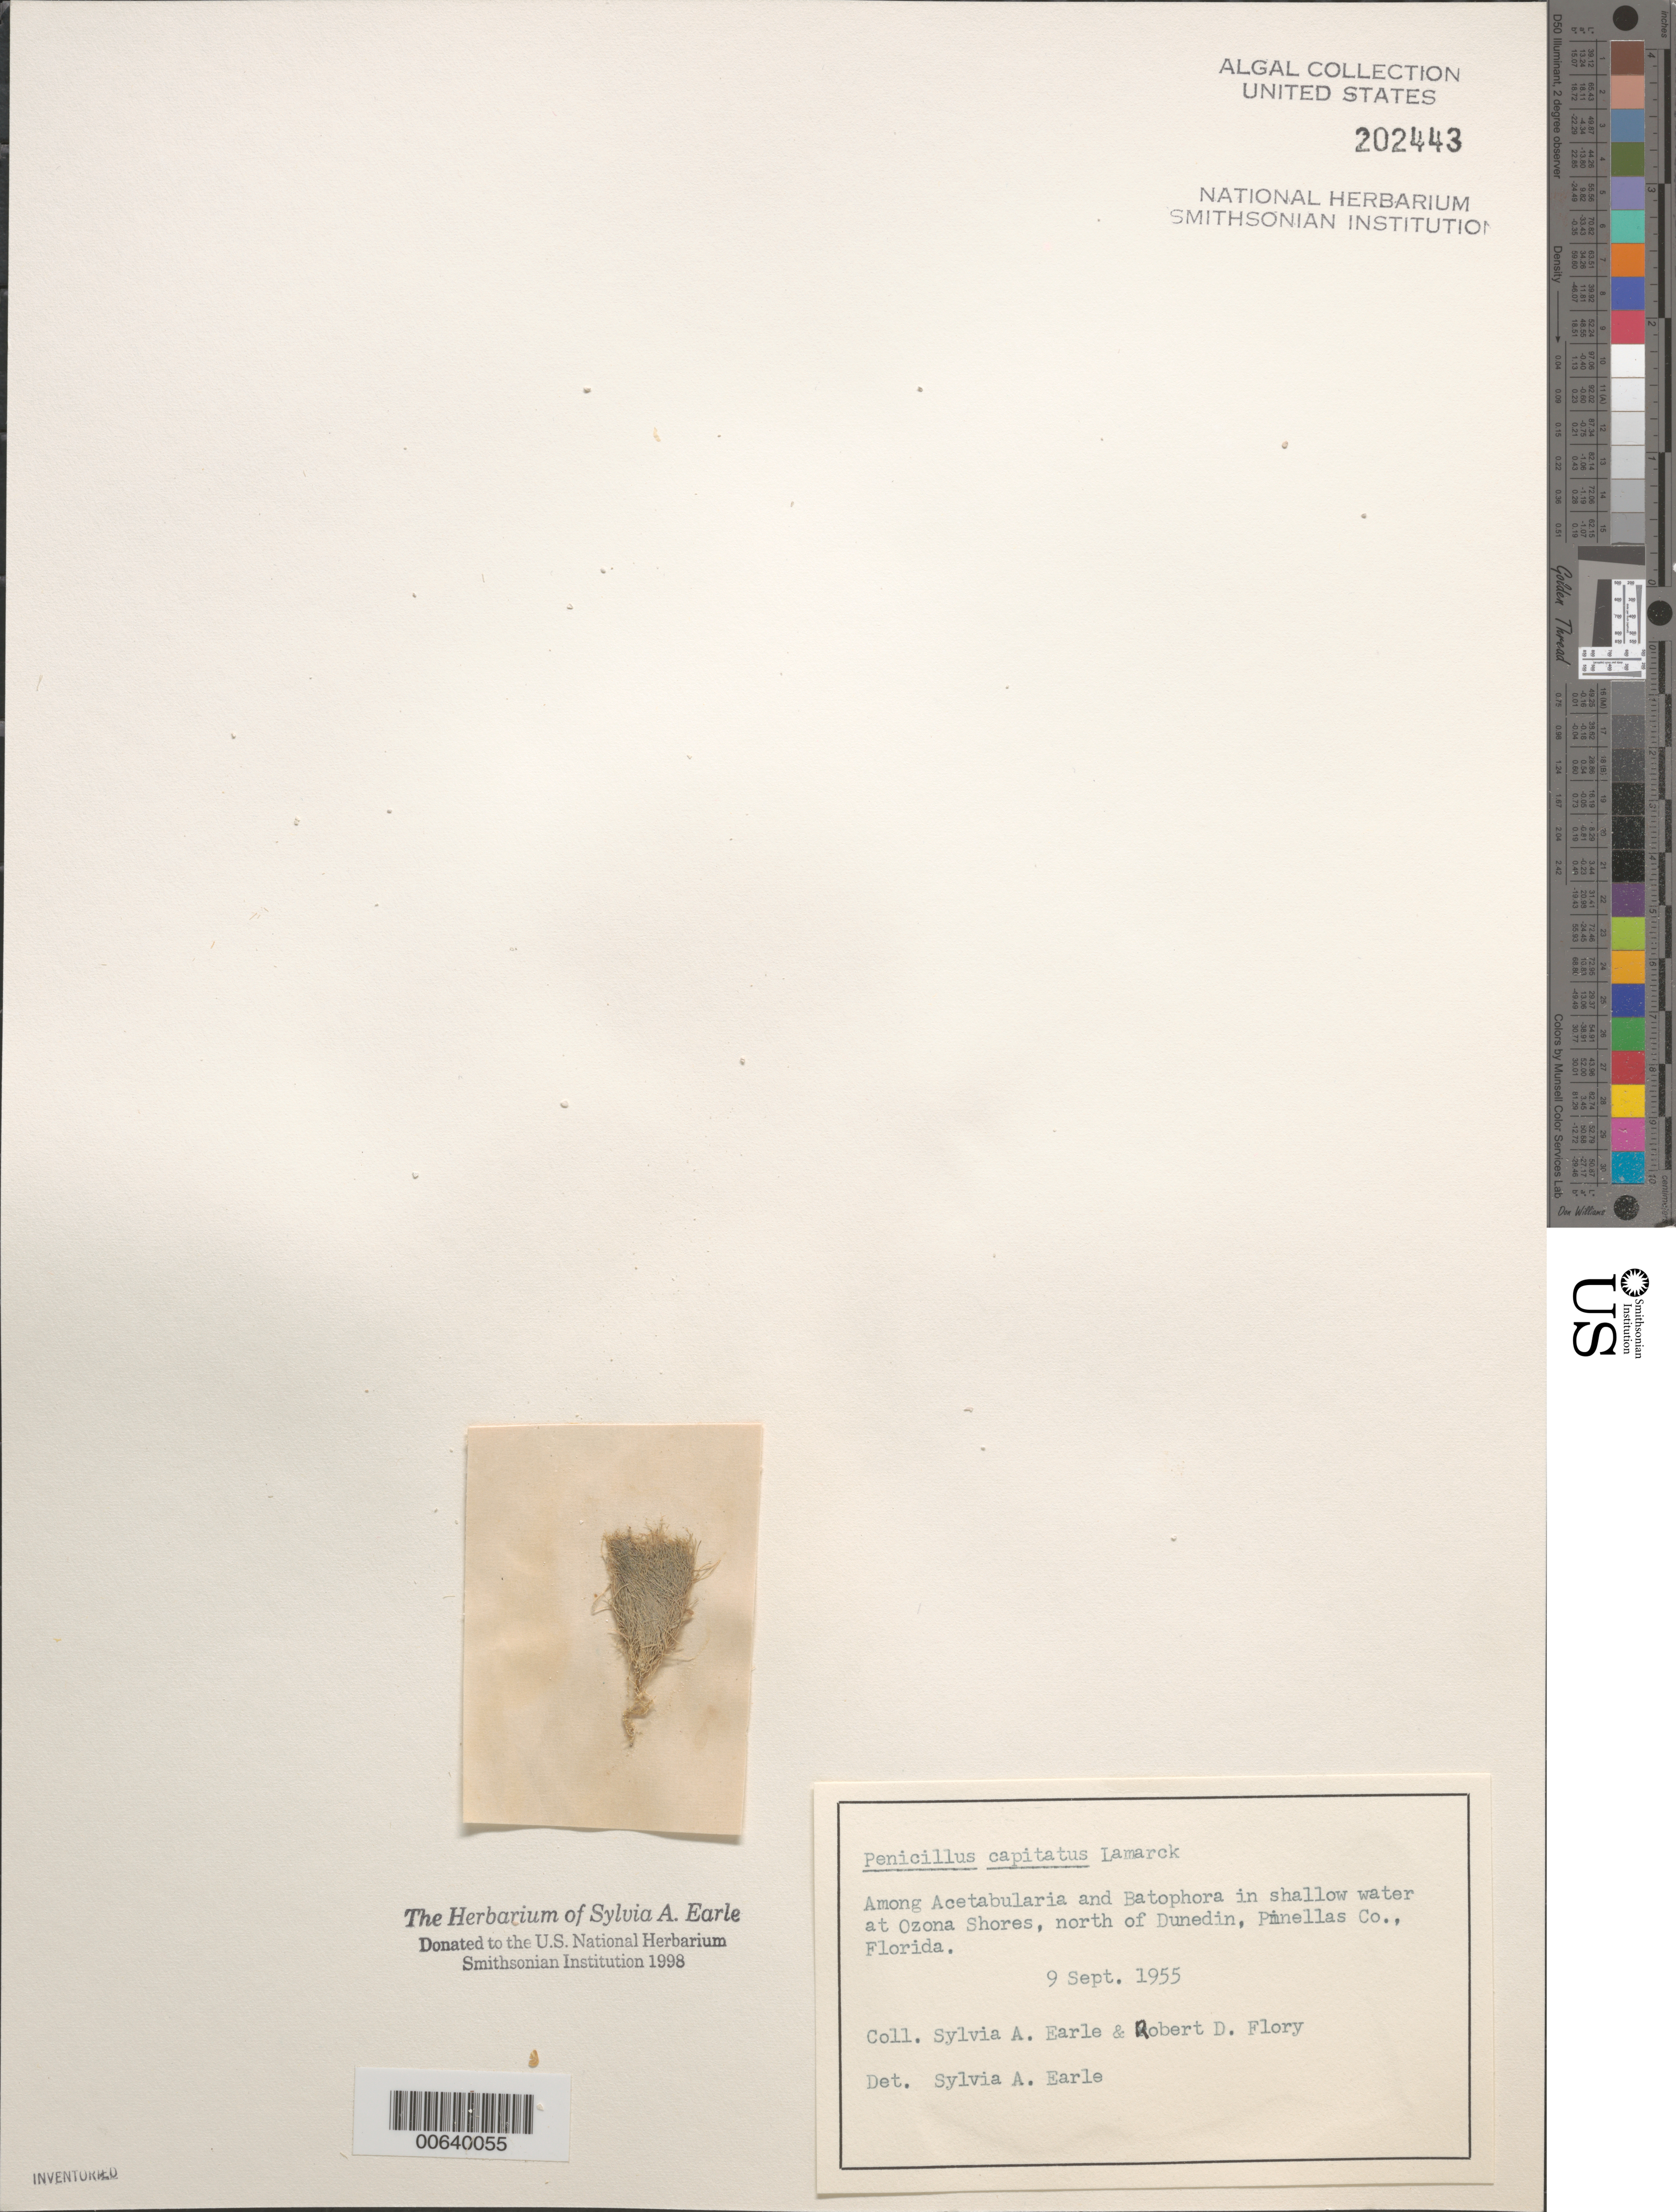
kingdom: Plantae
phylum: Chlorophyta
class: Ulvophyceae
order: Bryopsidales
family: Udoteaceae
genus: Penicillus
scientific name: Penicillus capitatus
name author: Lam.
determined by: Earle, S. A.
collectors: S. A. Earle & R. Flory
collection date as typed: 09 Sep 1955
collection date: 1955-09-09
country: United States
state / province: Florida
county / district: Pinellas County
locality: Ozona Shores, north of Dunedin, Gulf of Mexico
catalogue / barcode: US 202443